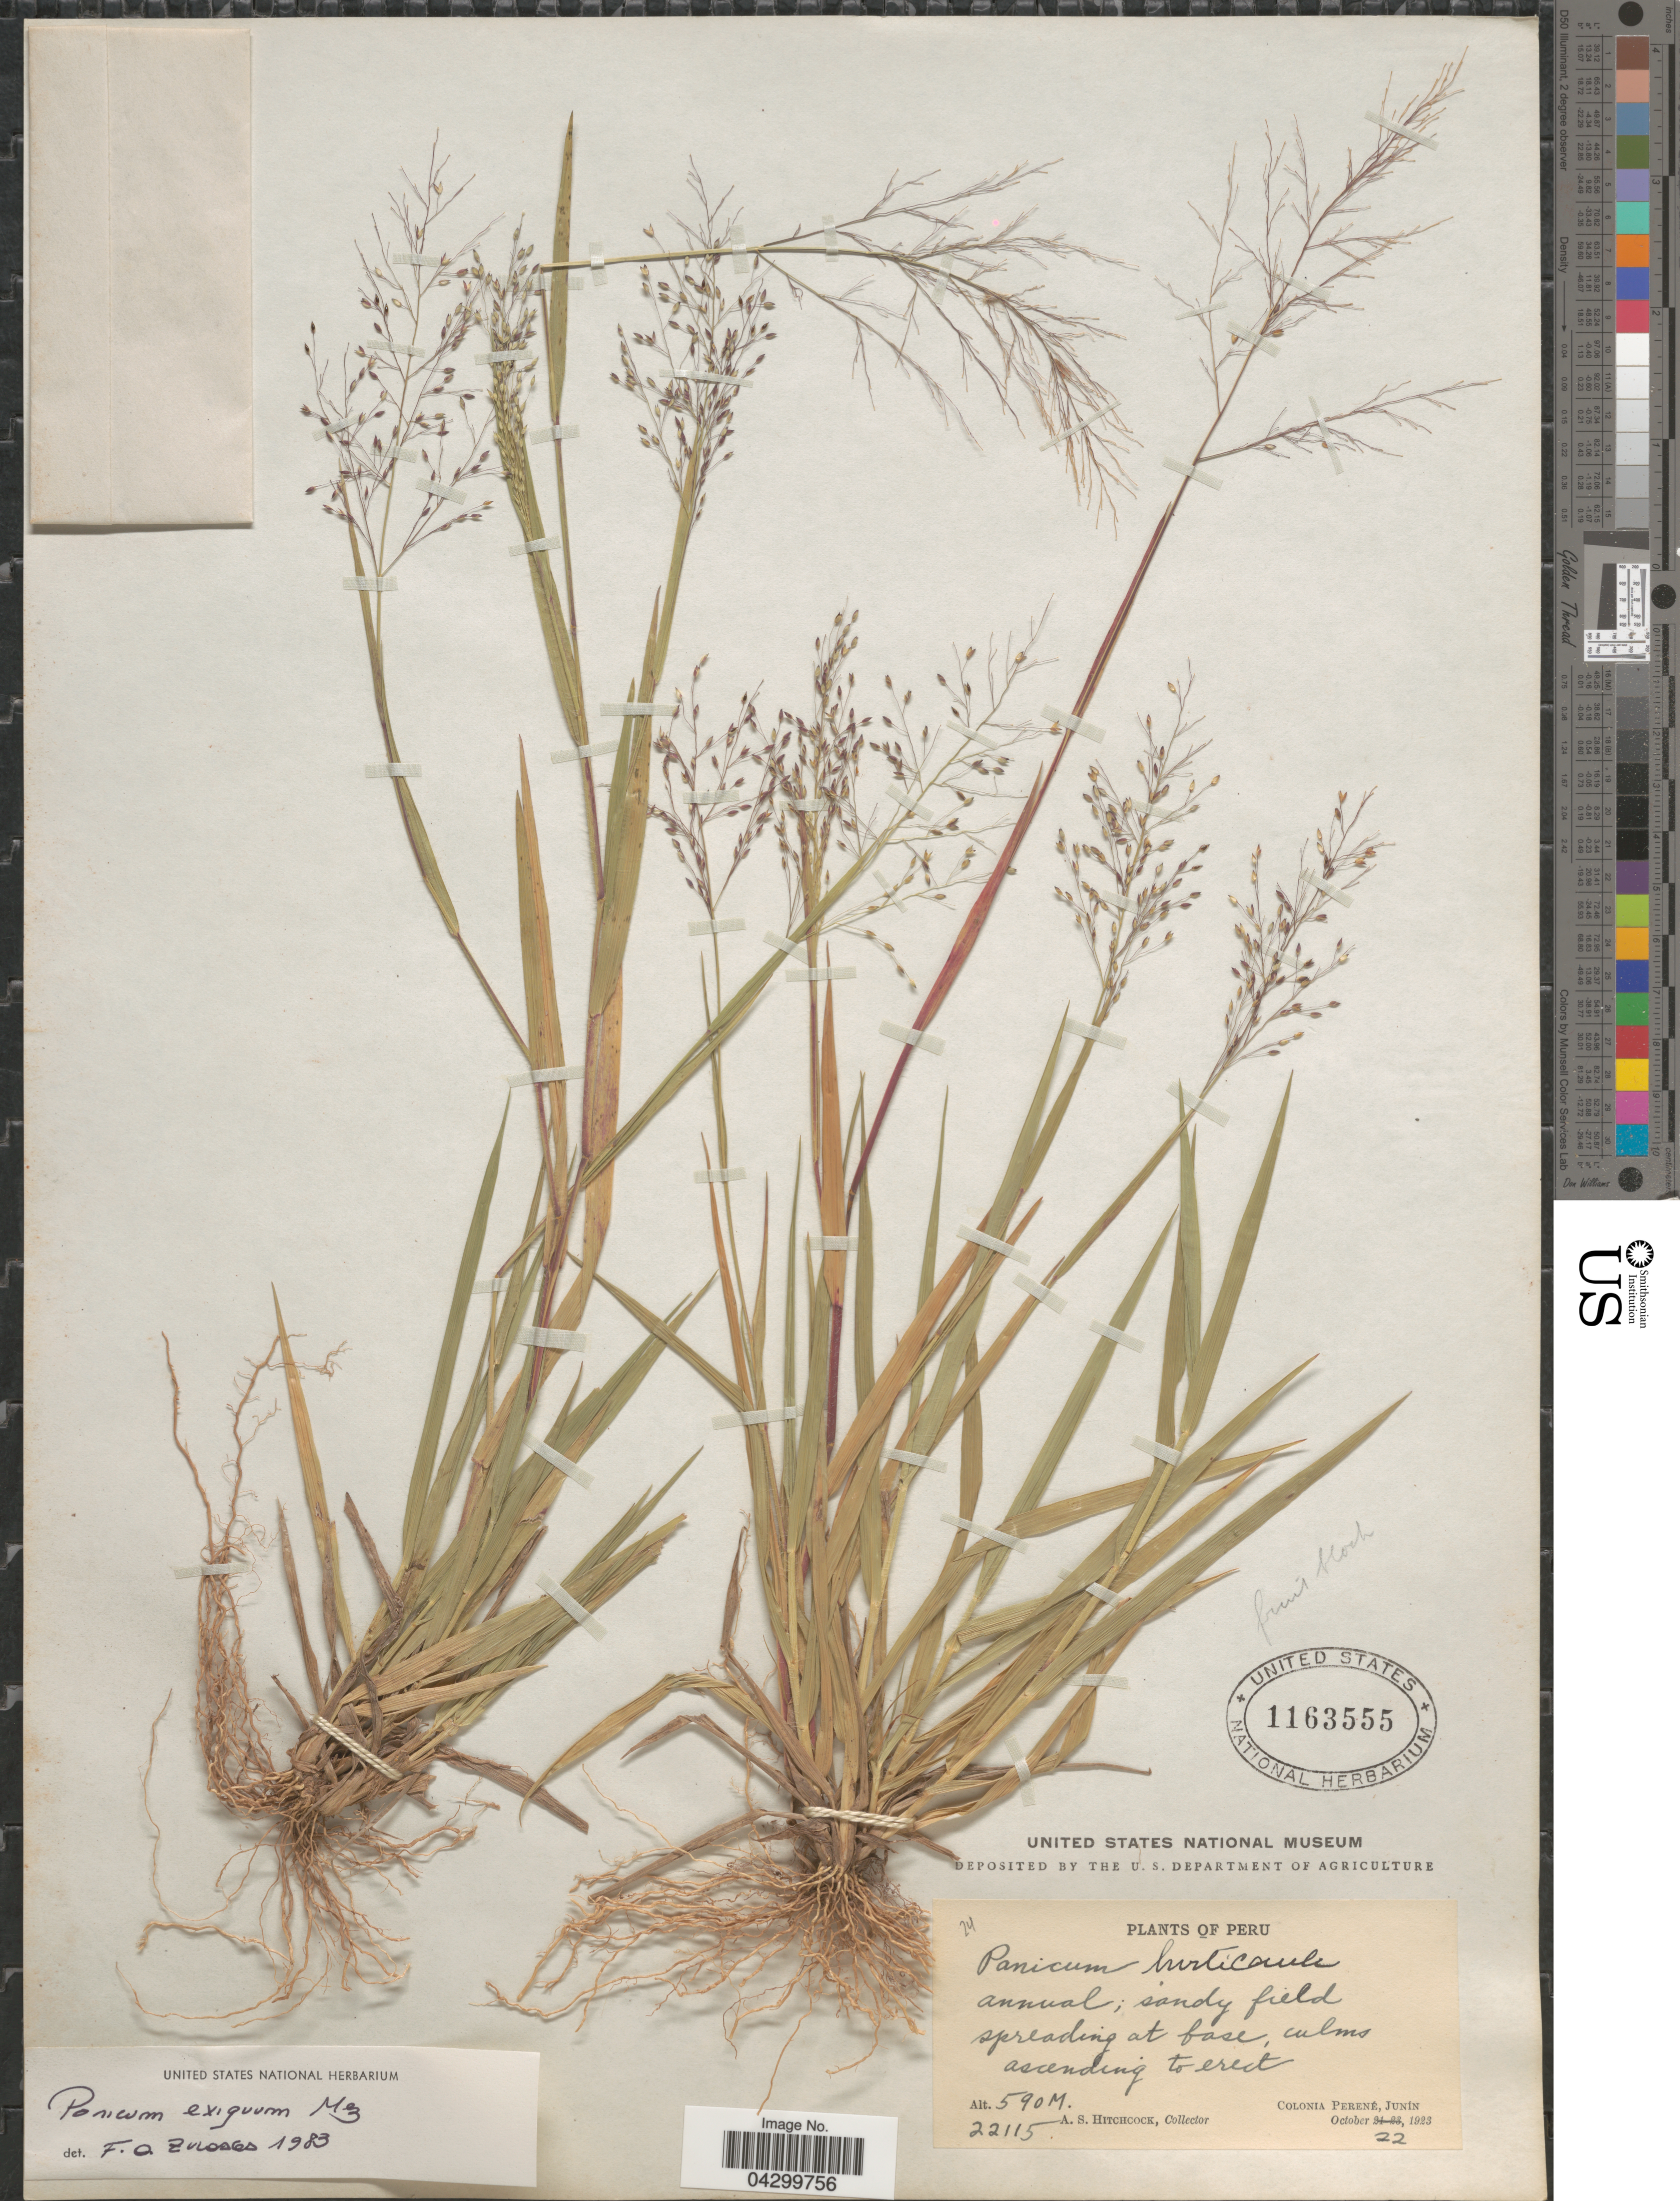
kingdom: Plantae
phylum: Tracheophyta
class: Liliopsida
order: Poales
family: Poaceae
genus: Panicum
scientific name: Panicum exiguum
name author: Mez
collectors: A. S. Hitchcock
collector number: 22115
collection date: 1923-10-22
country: Peru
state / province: Junín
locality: Sandy field spreading at base. Colonia Perené.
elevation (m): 590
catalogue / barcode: US 1163555